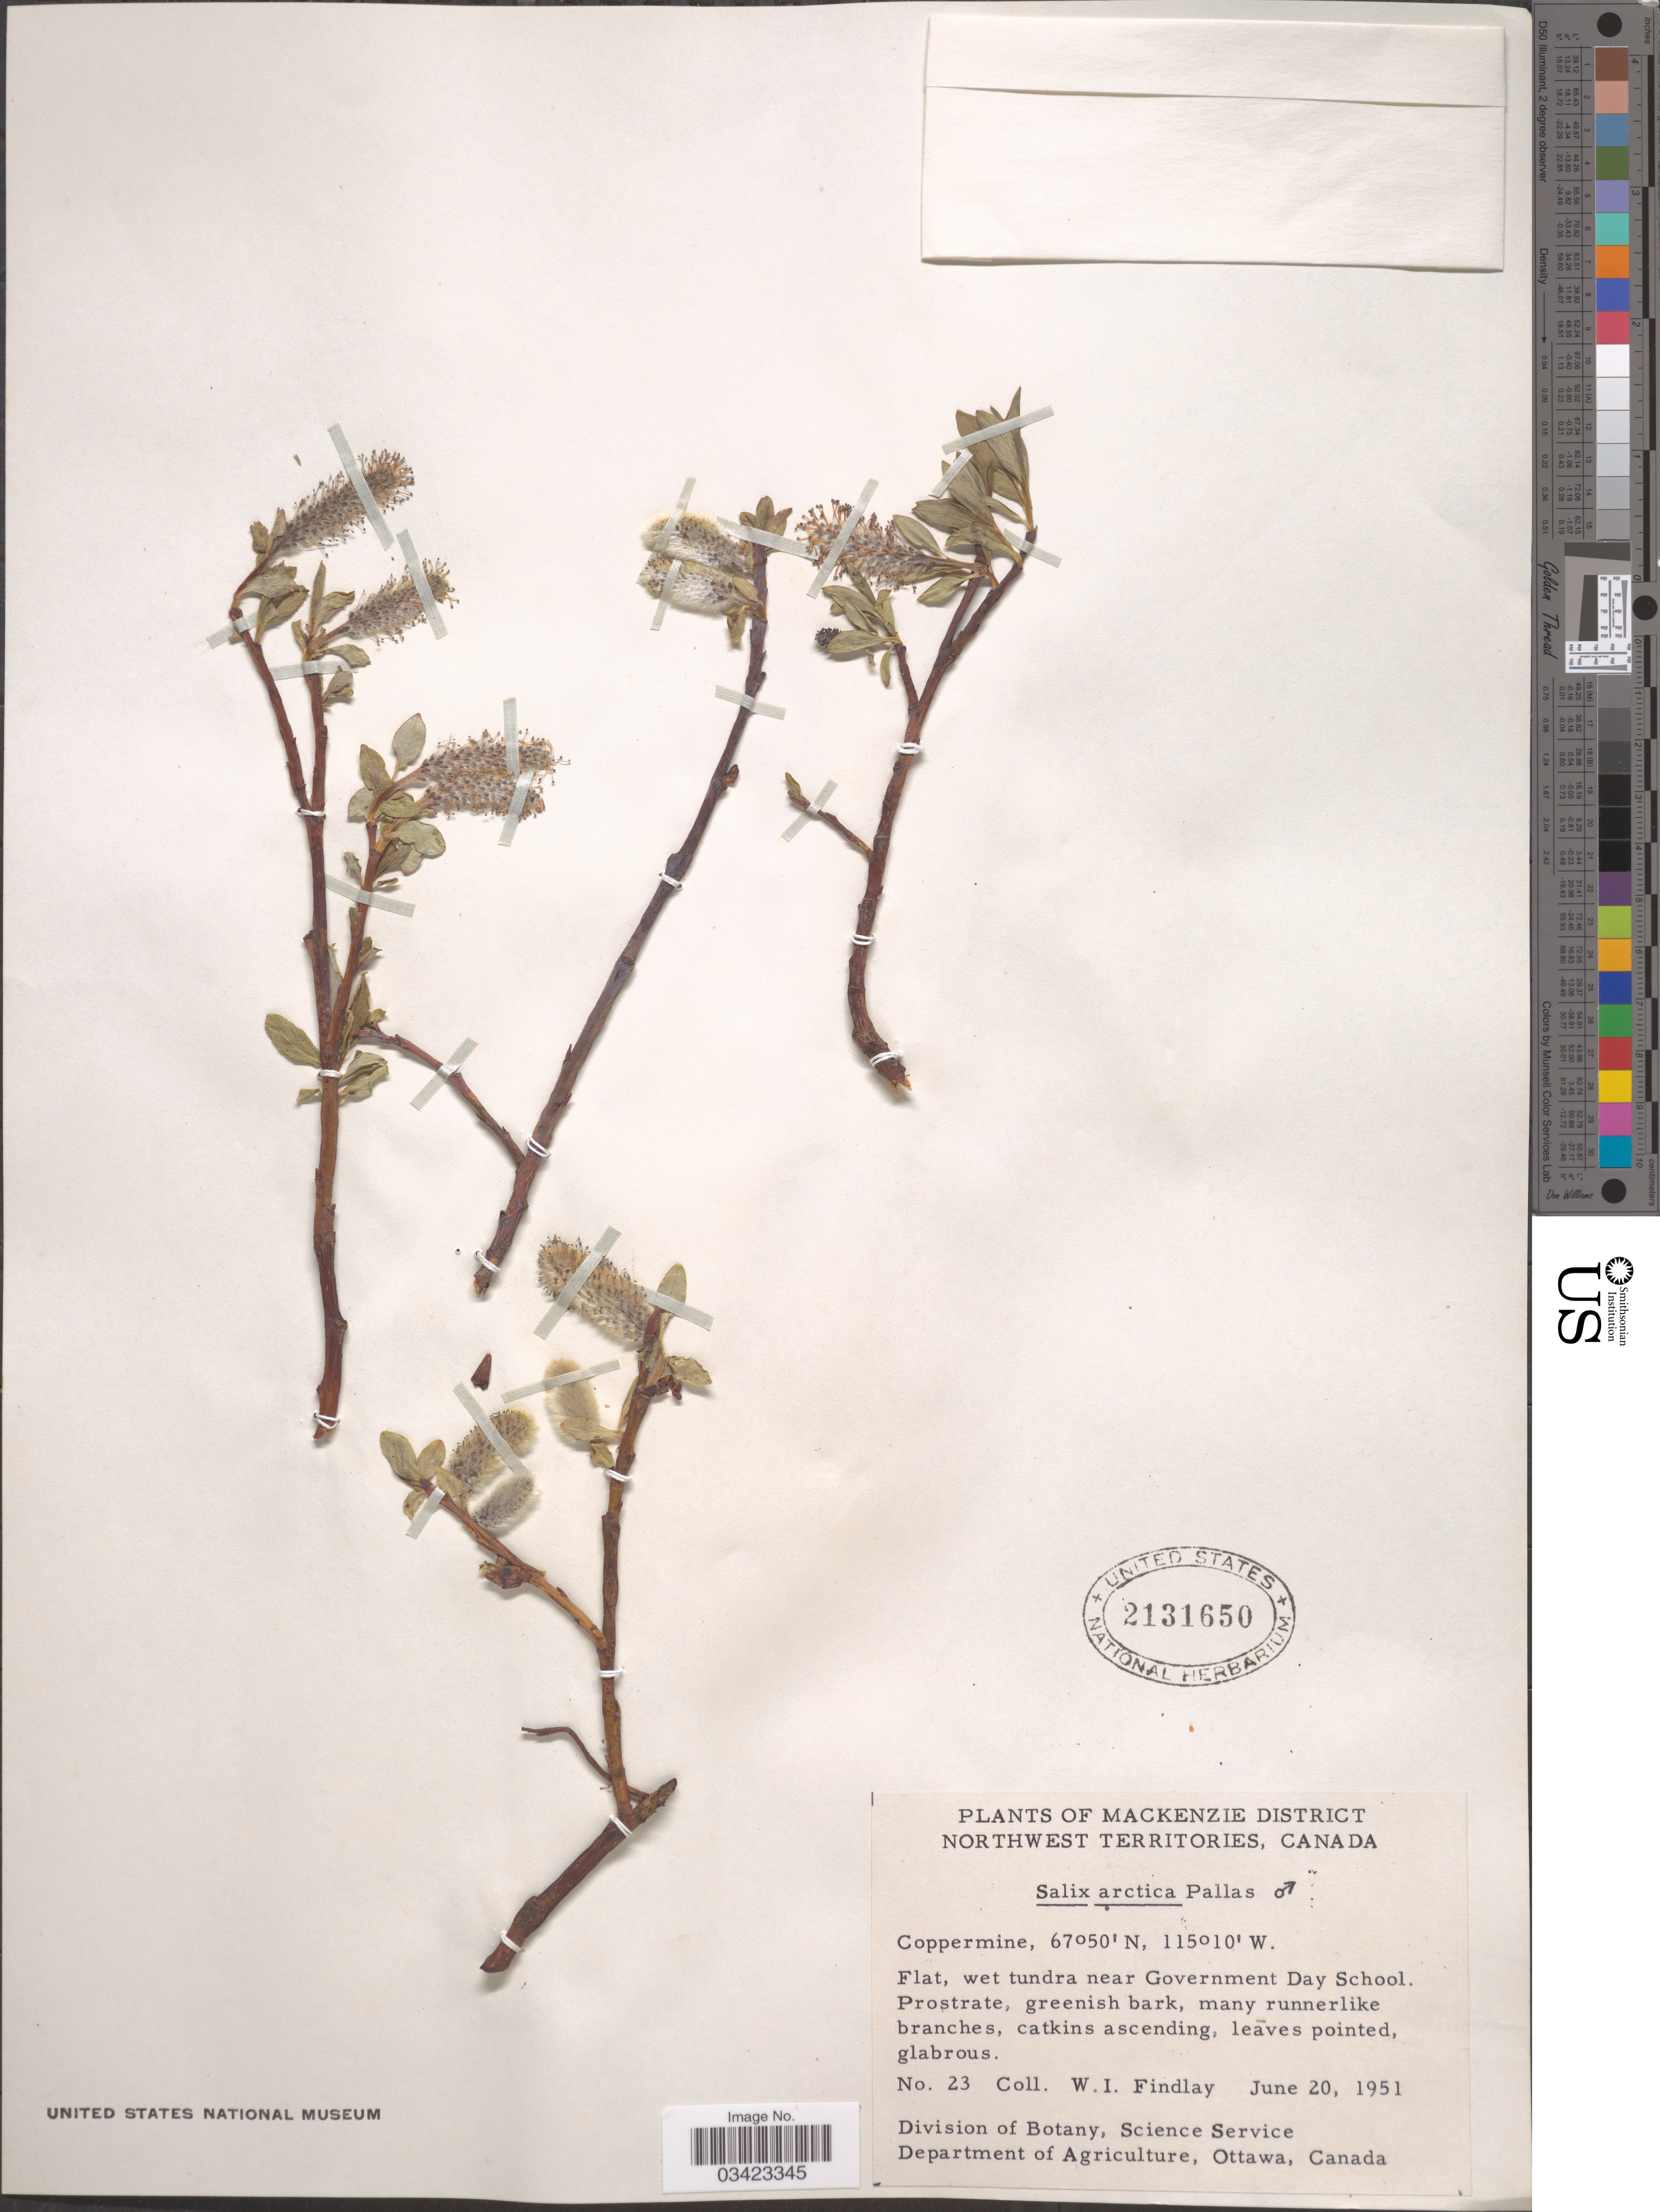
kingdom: Plantae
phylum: Tracheophyta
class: Magnoliopsida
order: Malpighiales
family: Salicaceae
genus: Salix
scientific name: Salix arctica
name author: Pall.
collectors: W. Findlay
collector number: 23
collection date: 1951-06-20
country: Canada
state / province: Northwest Territories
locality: Mackenzie District. Wet tundra near Government Day School.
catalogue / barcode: US 2131650